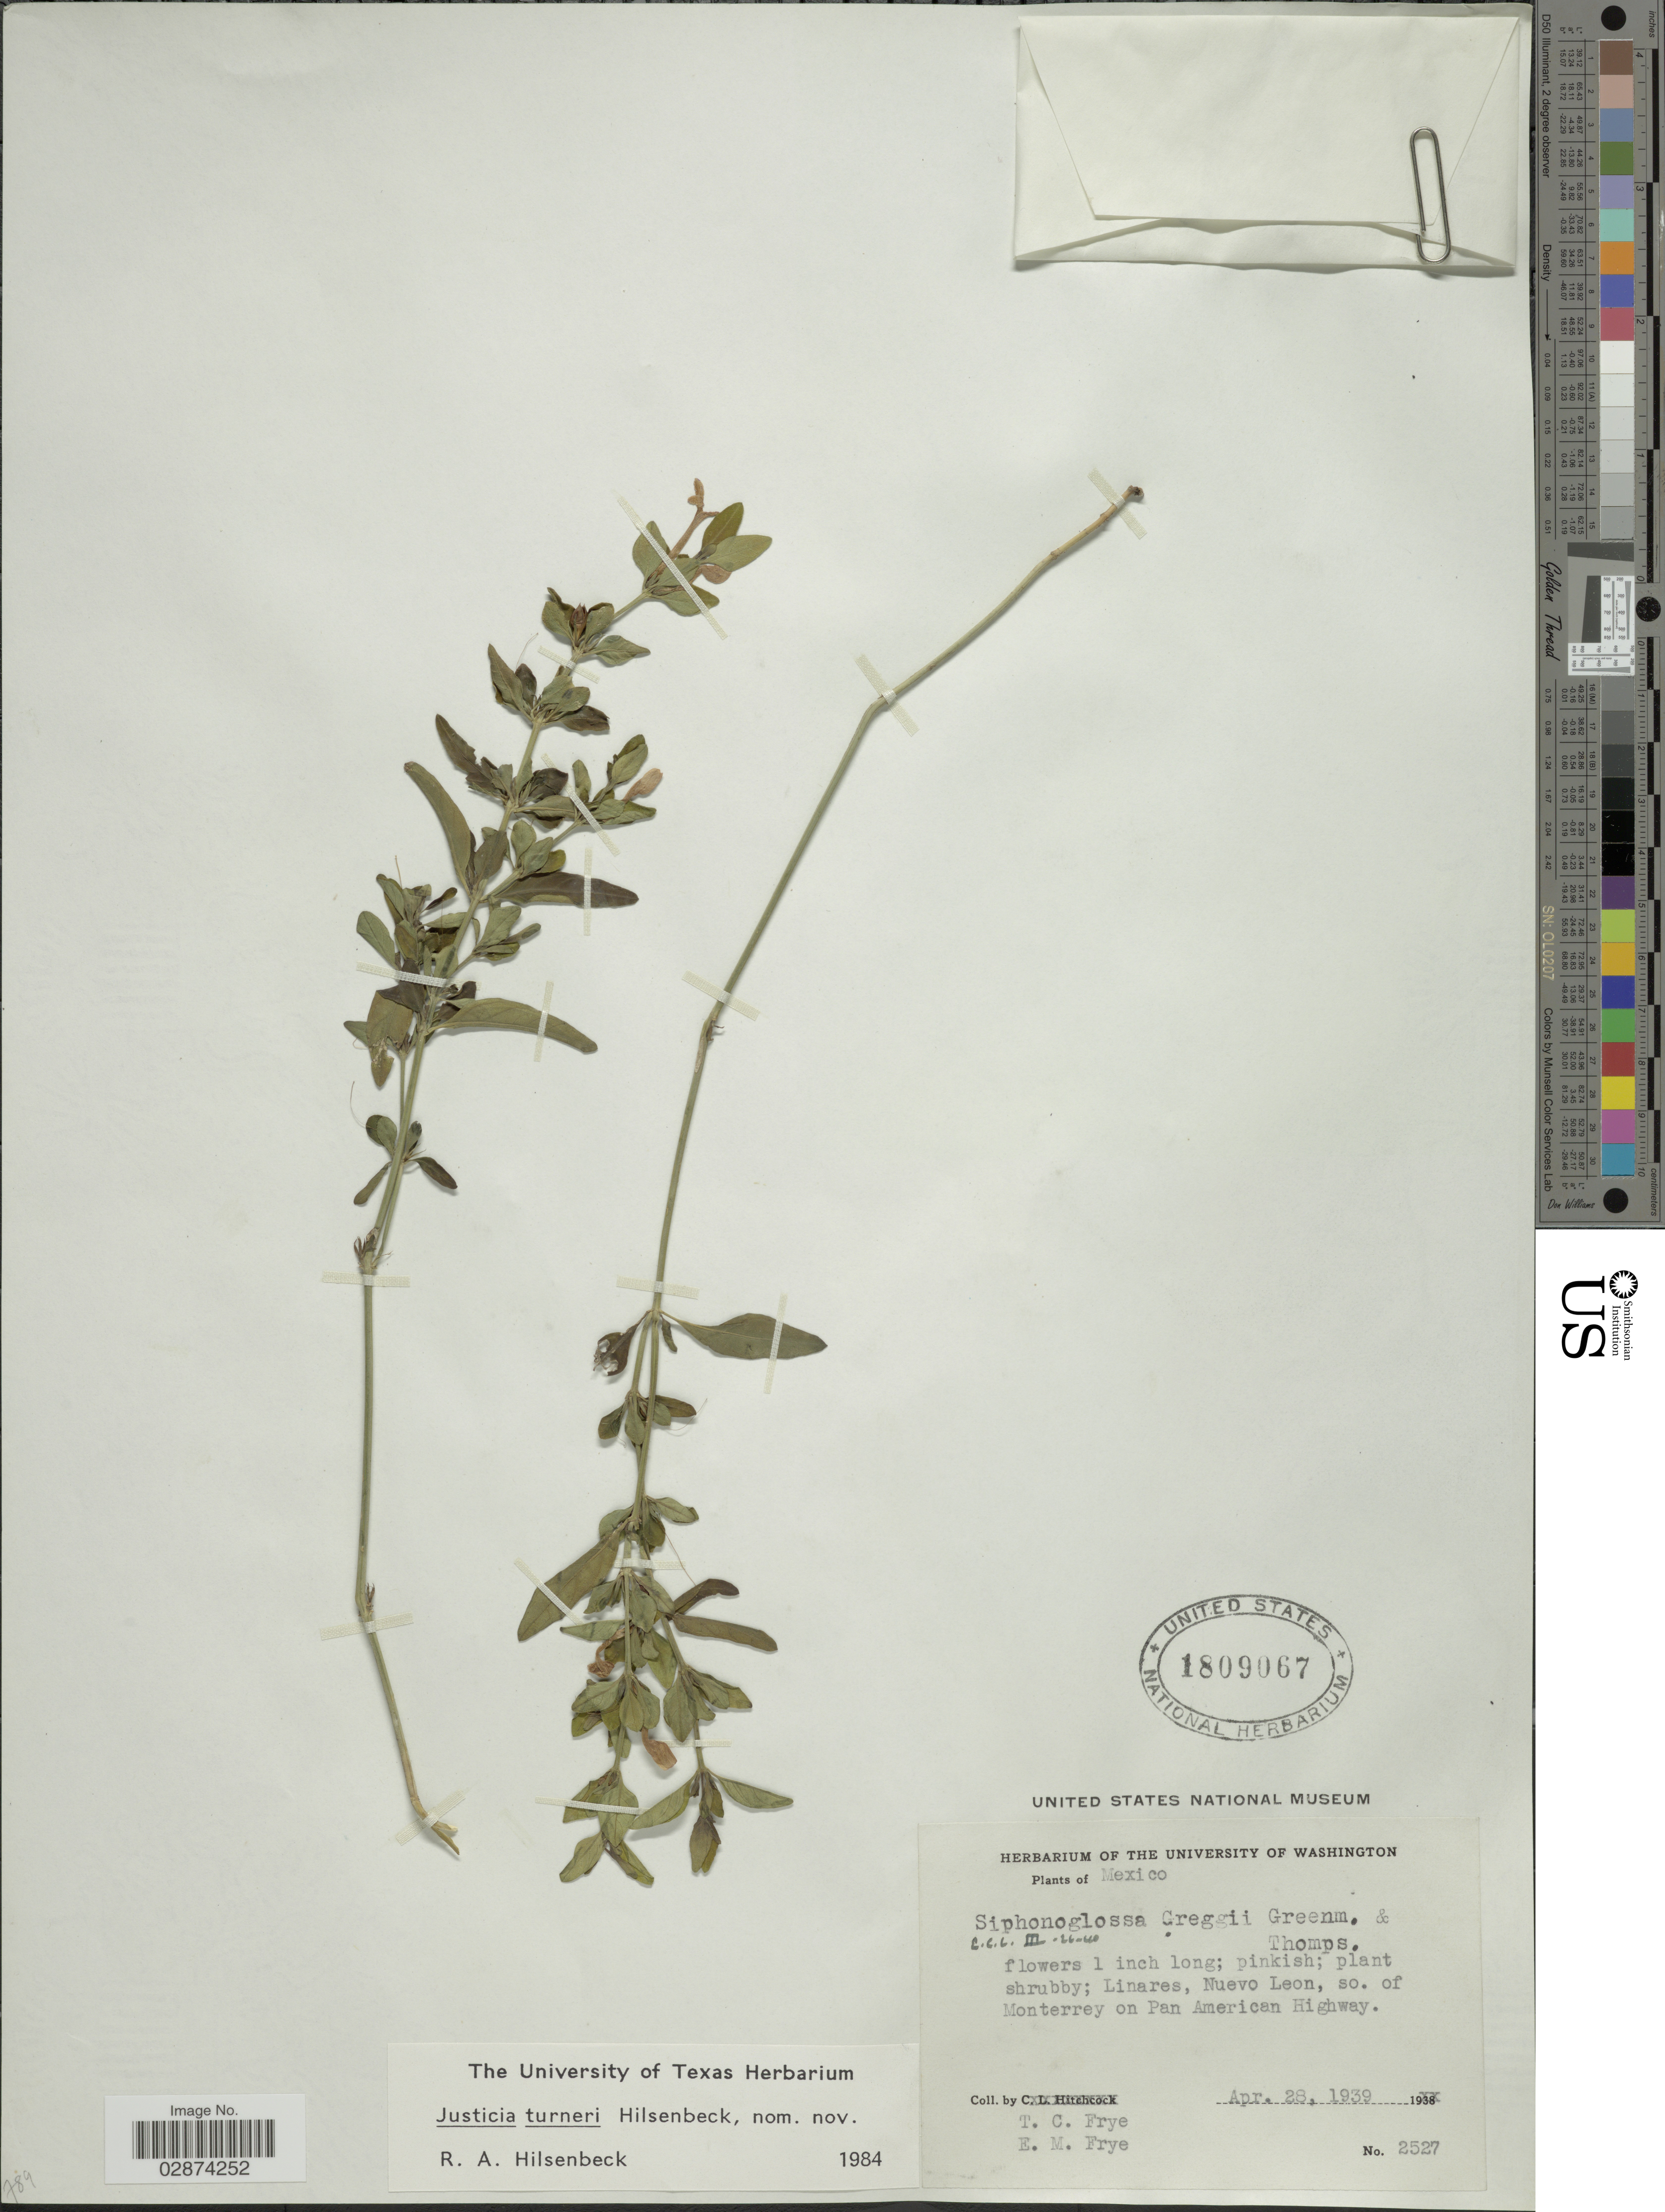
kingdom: Plantae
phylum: Tracheophyta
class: Magnoliopsida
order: Lamiales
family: Acanthaceae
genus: Justicia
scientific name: Justicia pilosella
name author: (Nees) Hilsenb.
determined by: Fisher, Amanda, (LOB), California State University, Long Beach (UNITED STATES)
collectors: T. C. Frye & E. Frye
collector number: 2527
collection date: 1939-04-28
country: Mexico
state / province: Nuevo León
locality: Linares, Nuevo Leon, so. of Monterrey on Pan American Highway.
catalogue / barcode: US 1809067